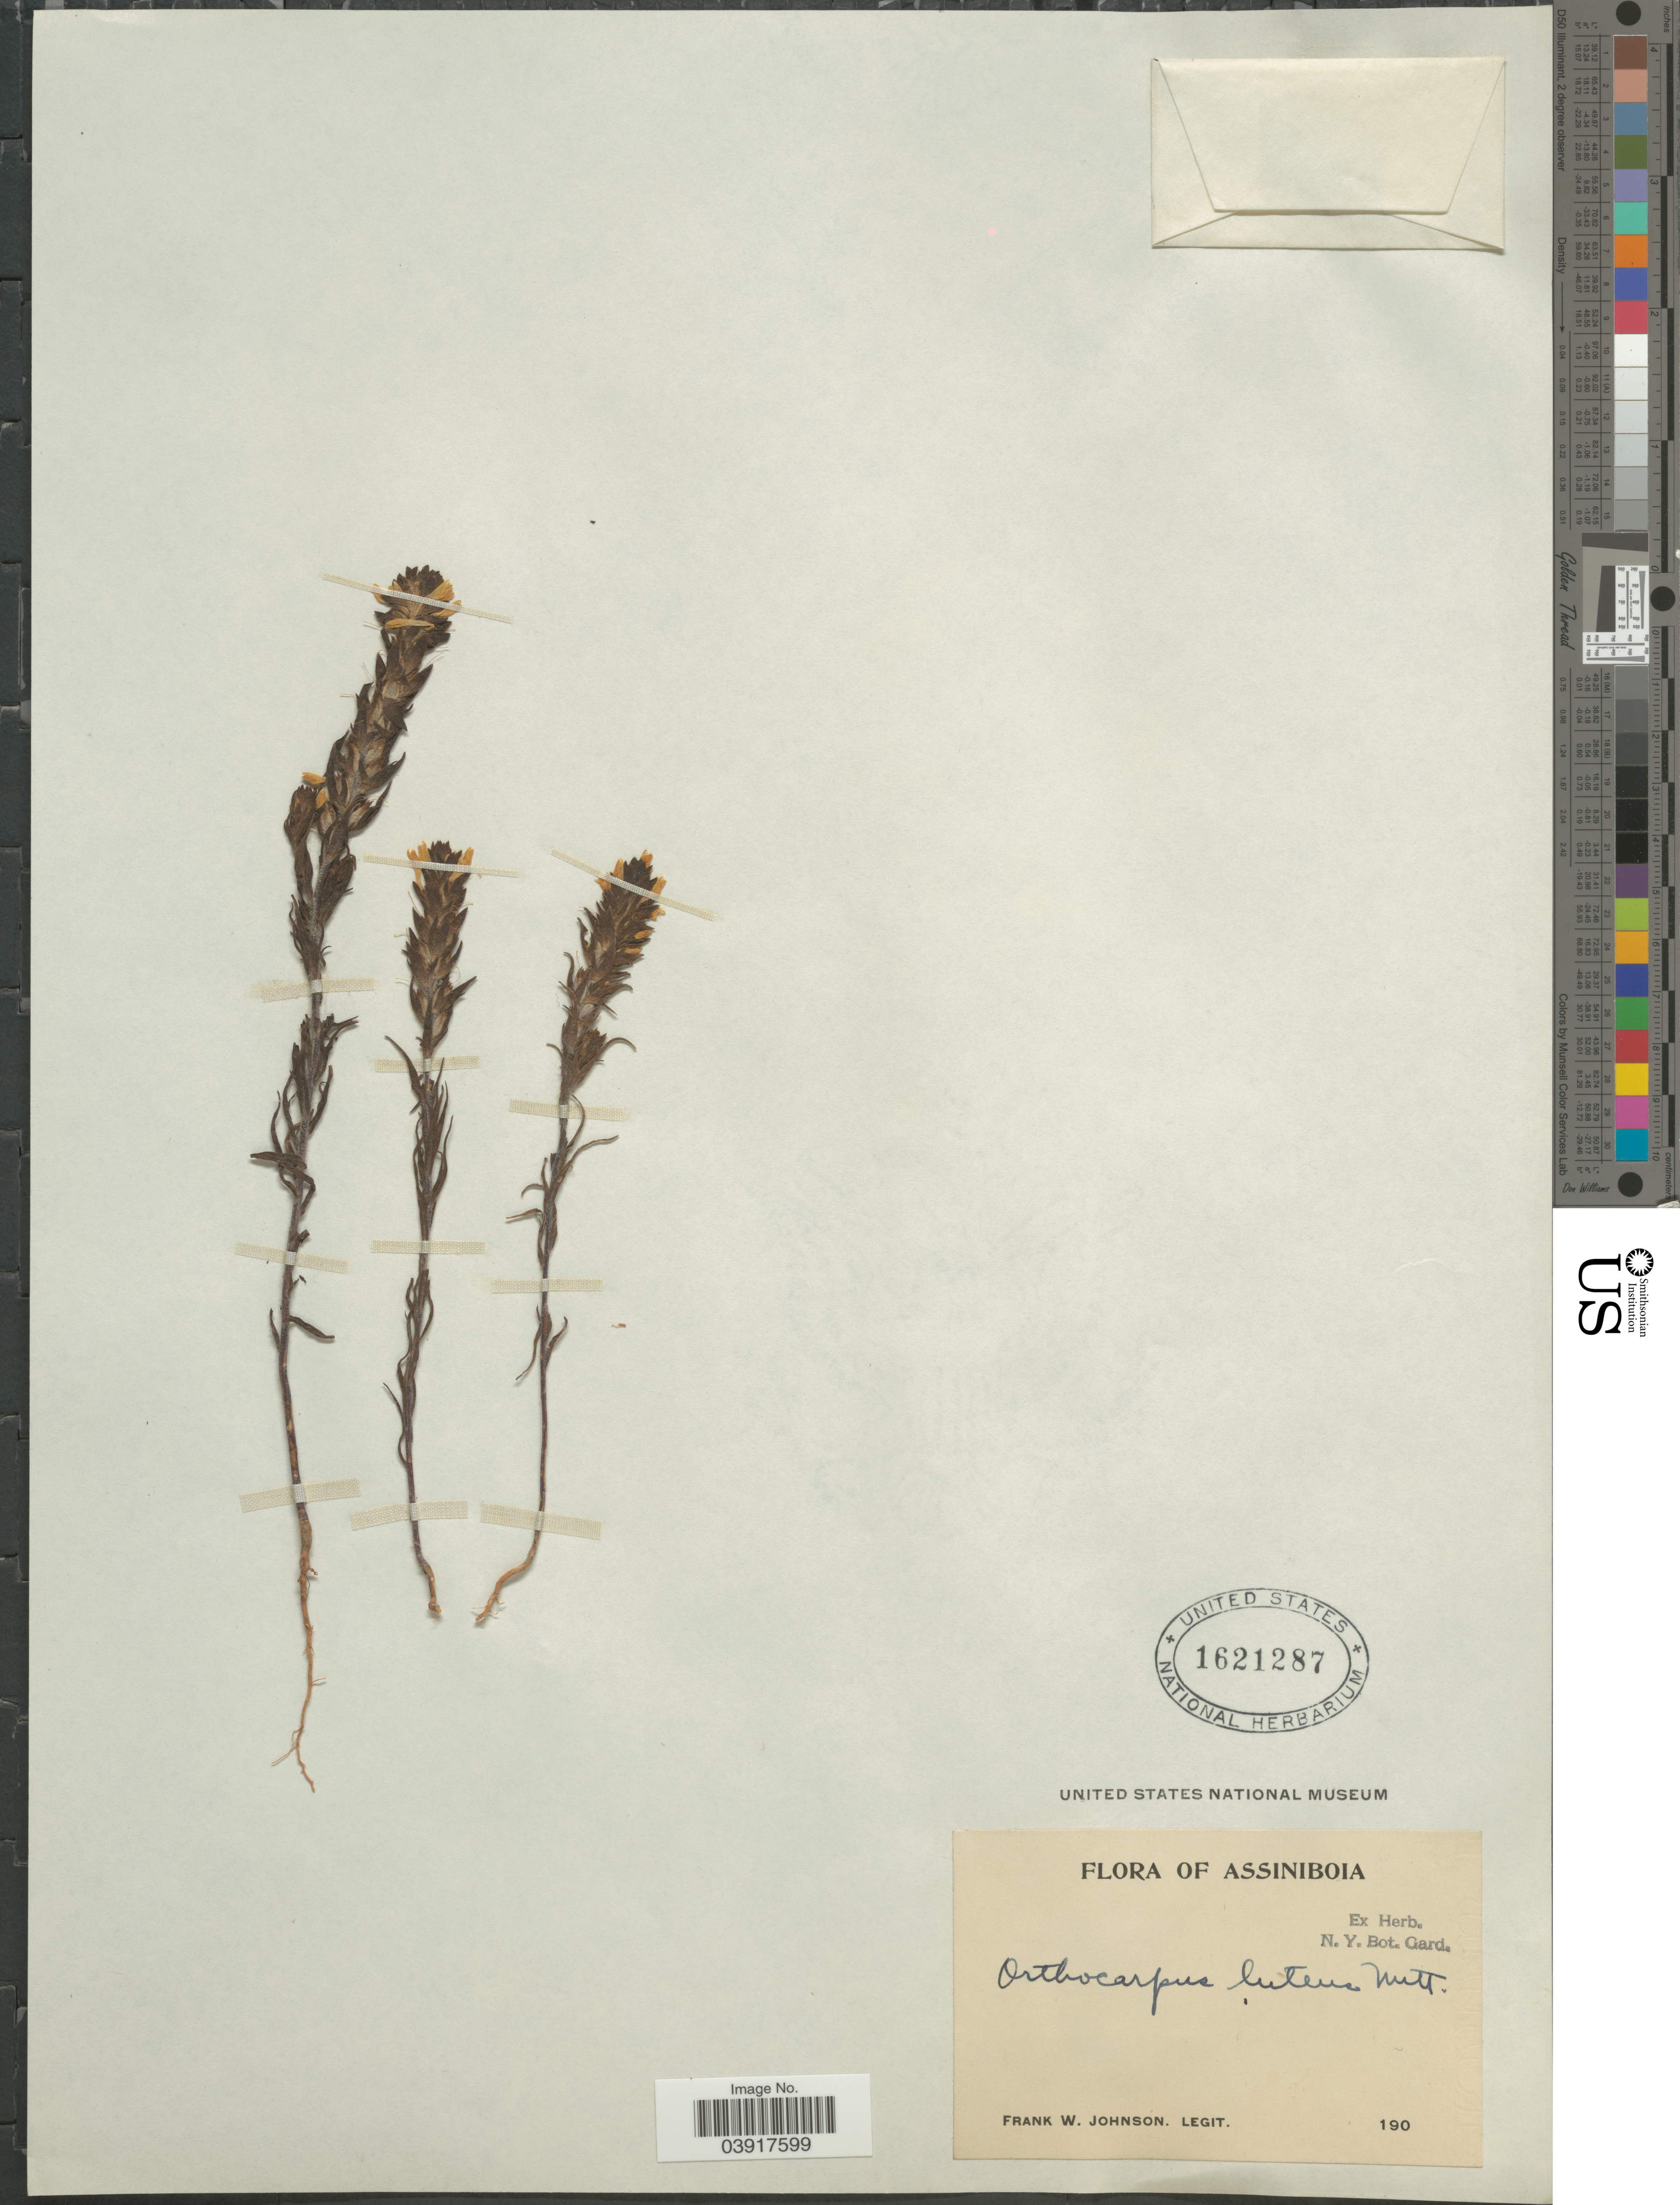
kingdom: Plantae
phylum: Tracheophyta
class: Magnoliopsida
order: Lamiales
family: Orobanchaceae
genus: Orthocarpus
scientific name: Orthocarpus luteus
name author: Nutt.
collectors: F. W. Johnson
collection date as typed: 190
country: Canada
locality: Assiniboia.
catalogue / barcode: US 1621287